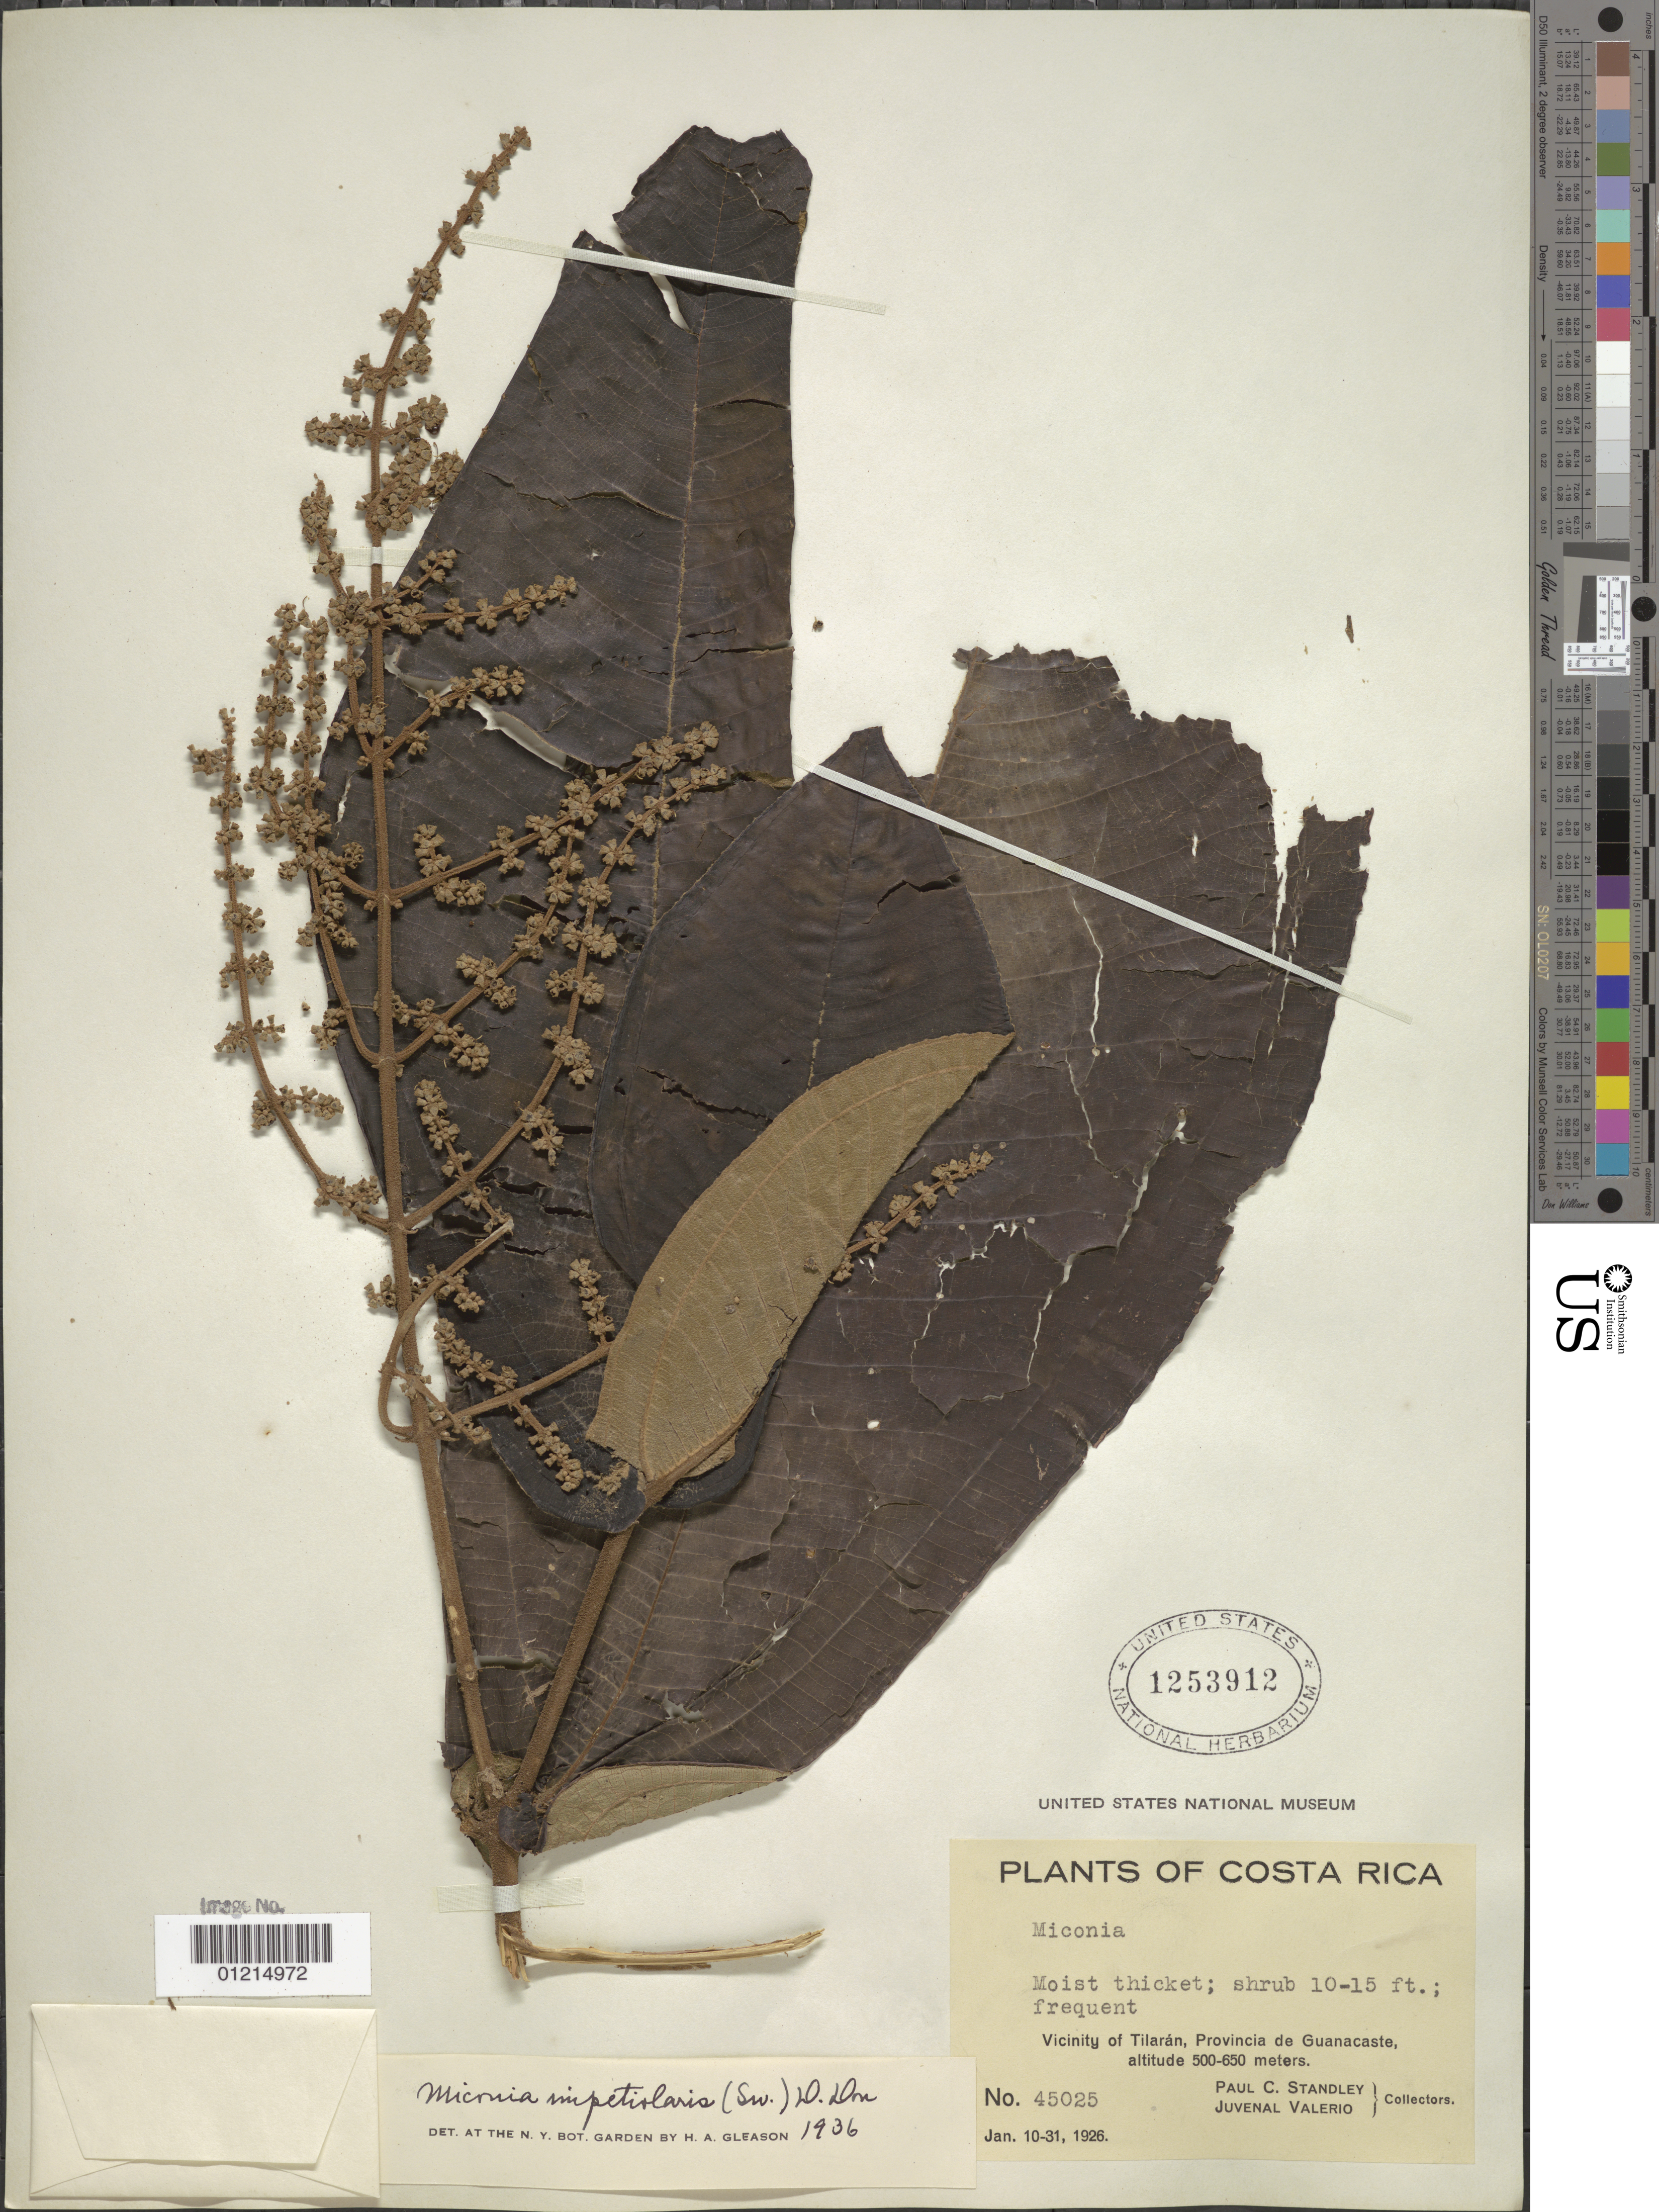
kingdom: Plantae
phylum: Tracheophyta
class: Magnoliopsida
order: Myrtales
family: Melastomataceae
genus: Miconia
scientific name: Miconia impetiolaris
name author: (Sw.) D. Don ex DC.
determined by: Gleason, H. A.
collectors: P. C. Standley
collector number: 45025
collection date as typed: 10-31 Jan 1926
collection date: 1926-01-10/1926-01-31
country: Costa Rica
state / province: Guanacaste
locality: Vicinity of Tilaran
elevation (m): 500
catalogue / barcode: US 1253912